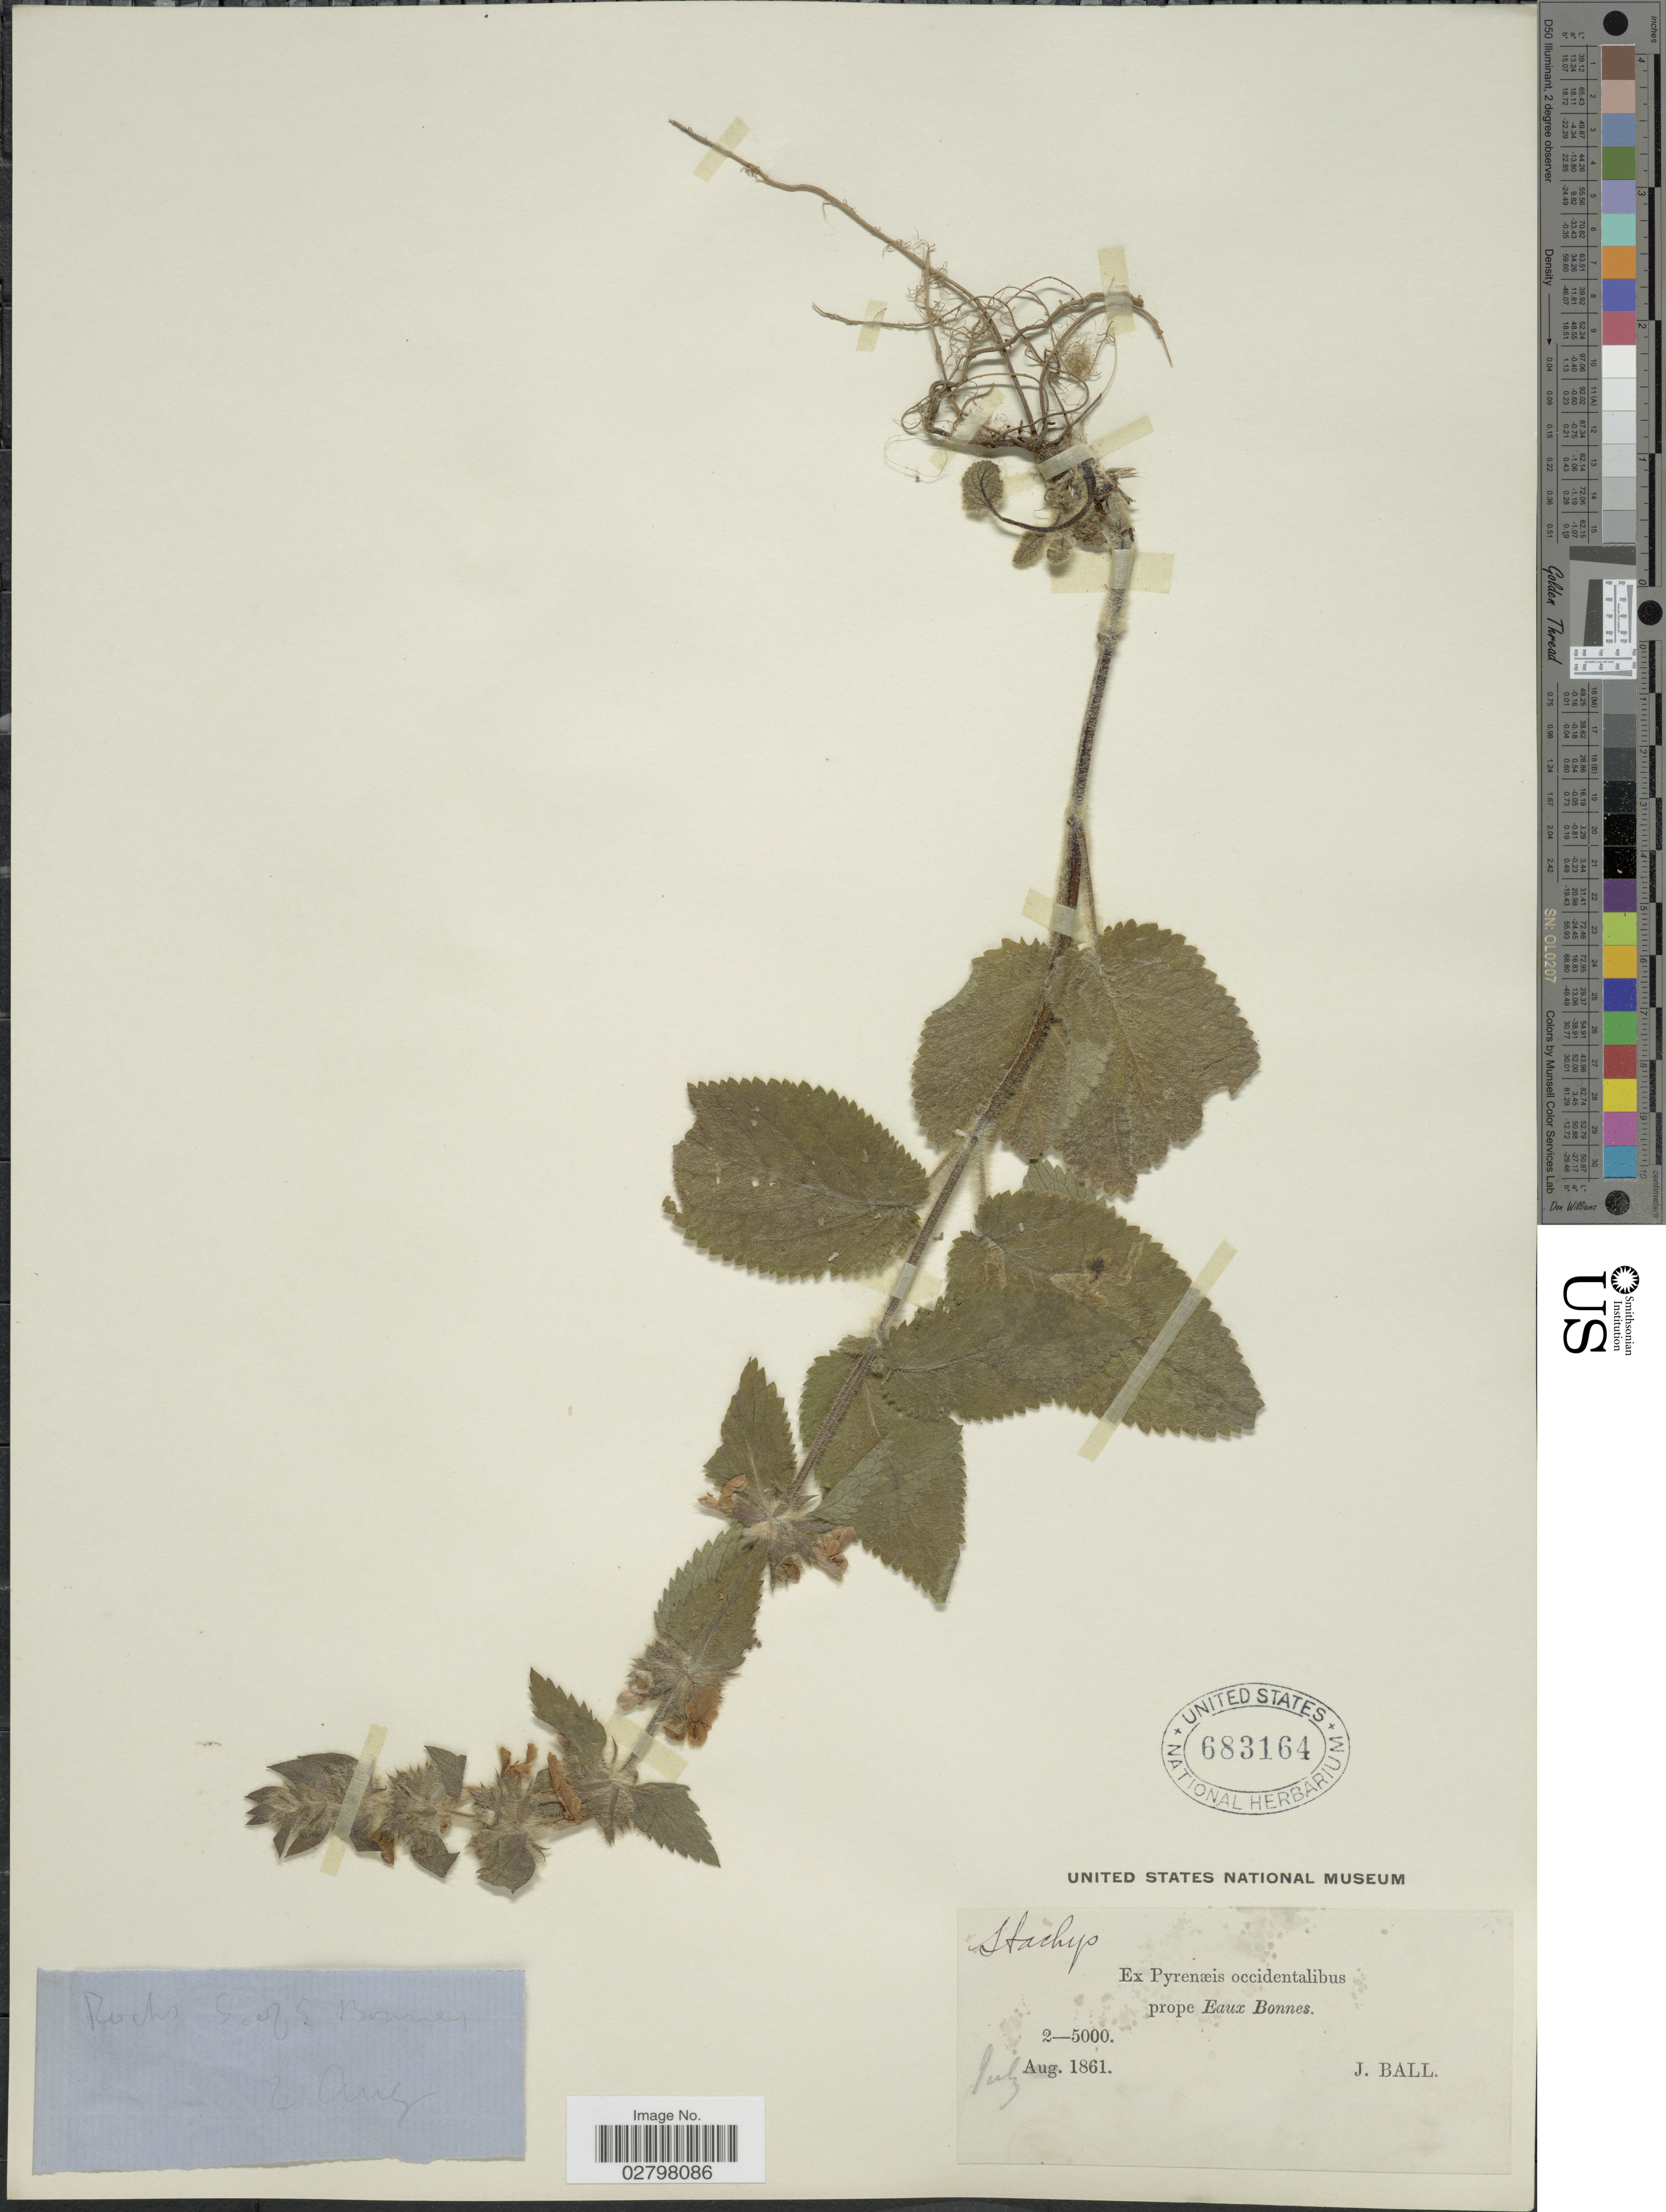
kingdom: Plantae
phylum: Tracheophyta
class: Magnoliopsida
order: Lamiales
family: Lamiaceae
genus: Stachys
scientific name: Stachys sp.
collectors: J. Ball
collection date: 1861-07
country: France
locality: Ex Pyrenæis occidentalibus prope Eaux Bonnes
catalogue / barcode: US 683164